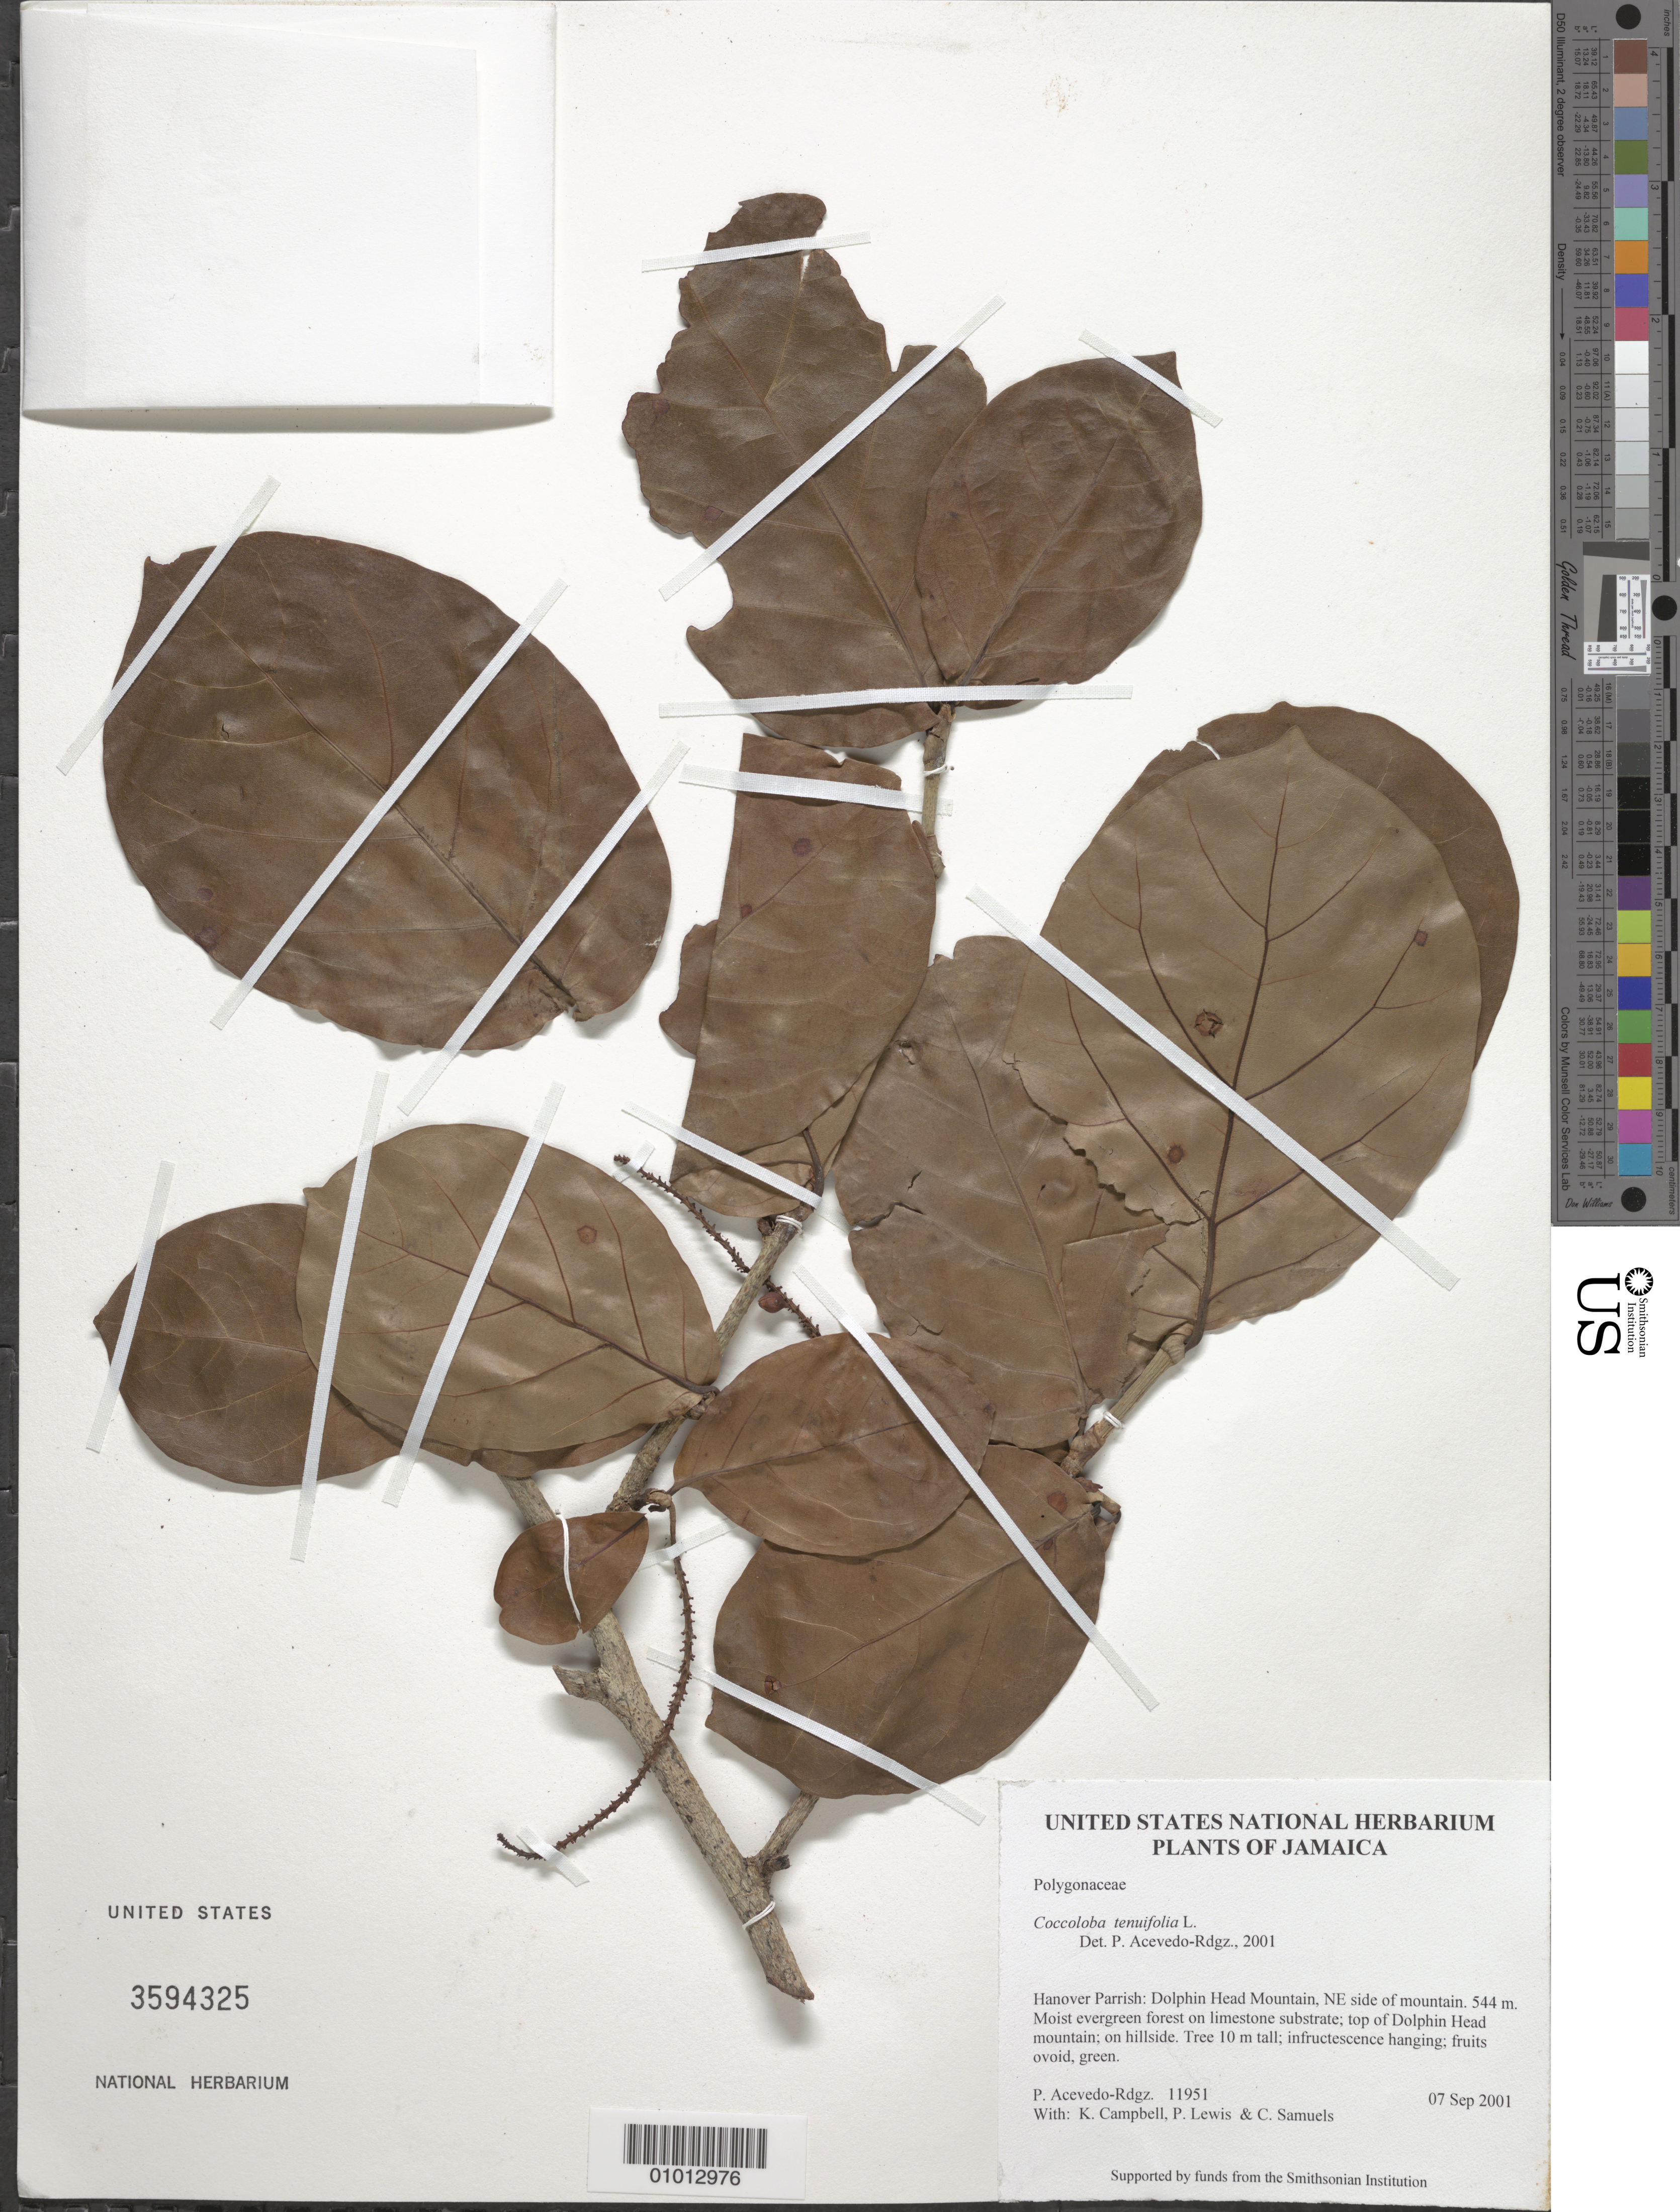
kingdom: Plantae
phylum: Tracheophyta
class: Magnoliopsida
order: Caryophyllales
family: Polygonaceae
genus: Coccoloba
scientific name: Coccoloba tenuifolia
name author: L.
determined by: Acevedo-Rodríguez, P., (BOT), Smithsonian Institution - National Museum of Natural History (UNITED STATES)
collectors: P. Acevedo-Rodr., K. Campbell, P. Lewis & C. Samuels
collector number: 11951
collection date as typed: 07 Sep 2001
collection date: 2001-09-07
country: Jamaica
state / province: Hanover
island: Jamaica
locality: Hanover Parrish: Dolphin Head Mountain, NE side of mountain.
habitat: Moist evergreen forest on limestone substrate; top of Dolphin Head mountain; on hillside.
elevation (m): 544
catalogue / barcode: US 3594325